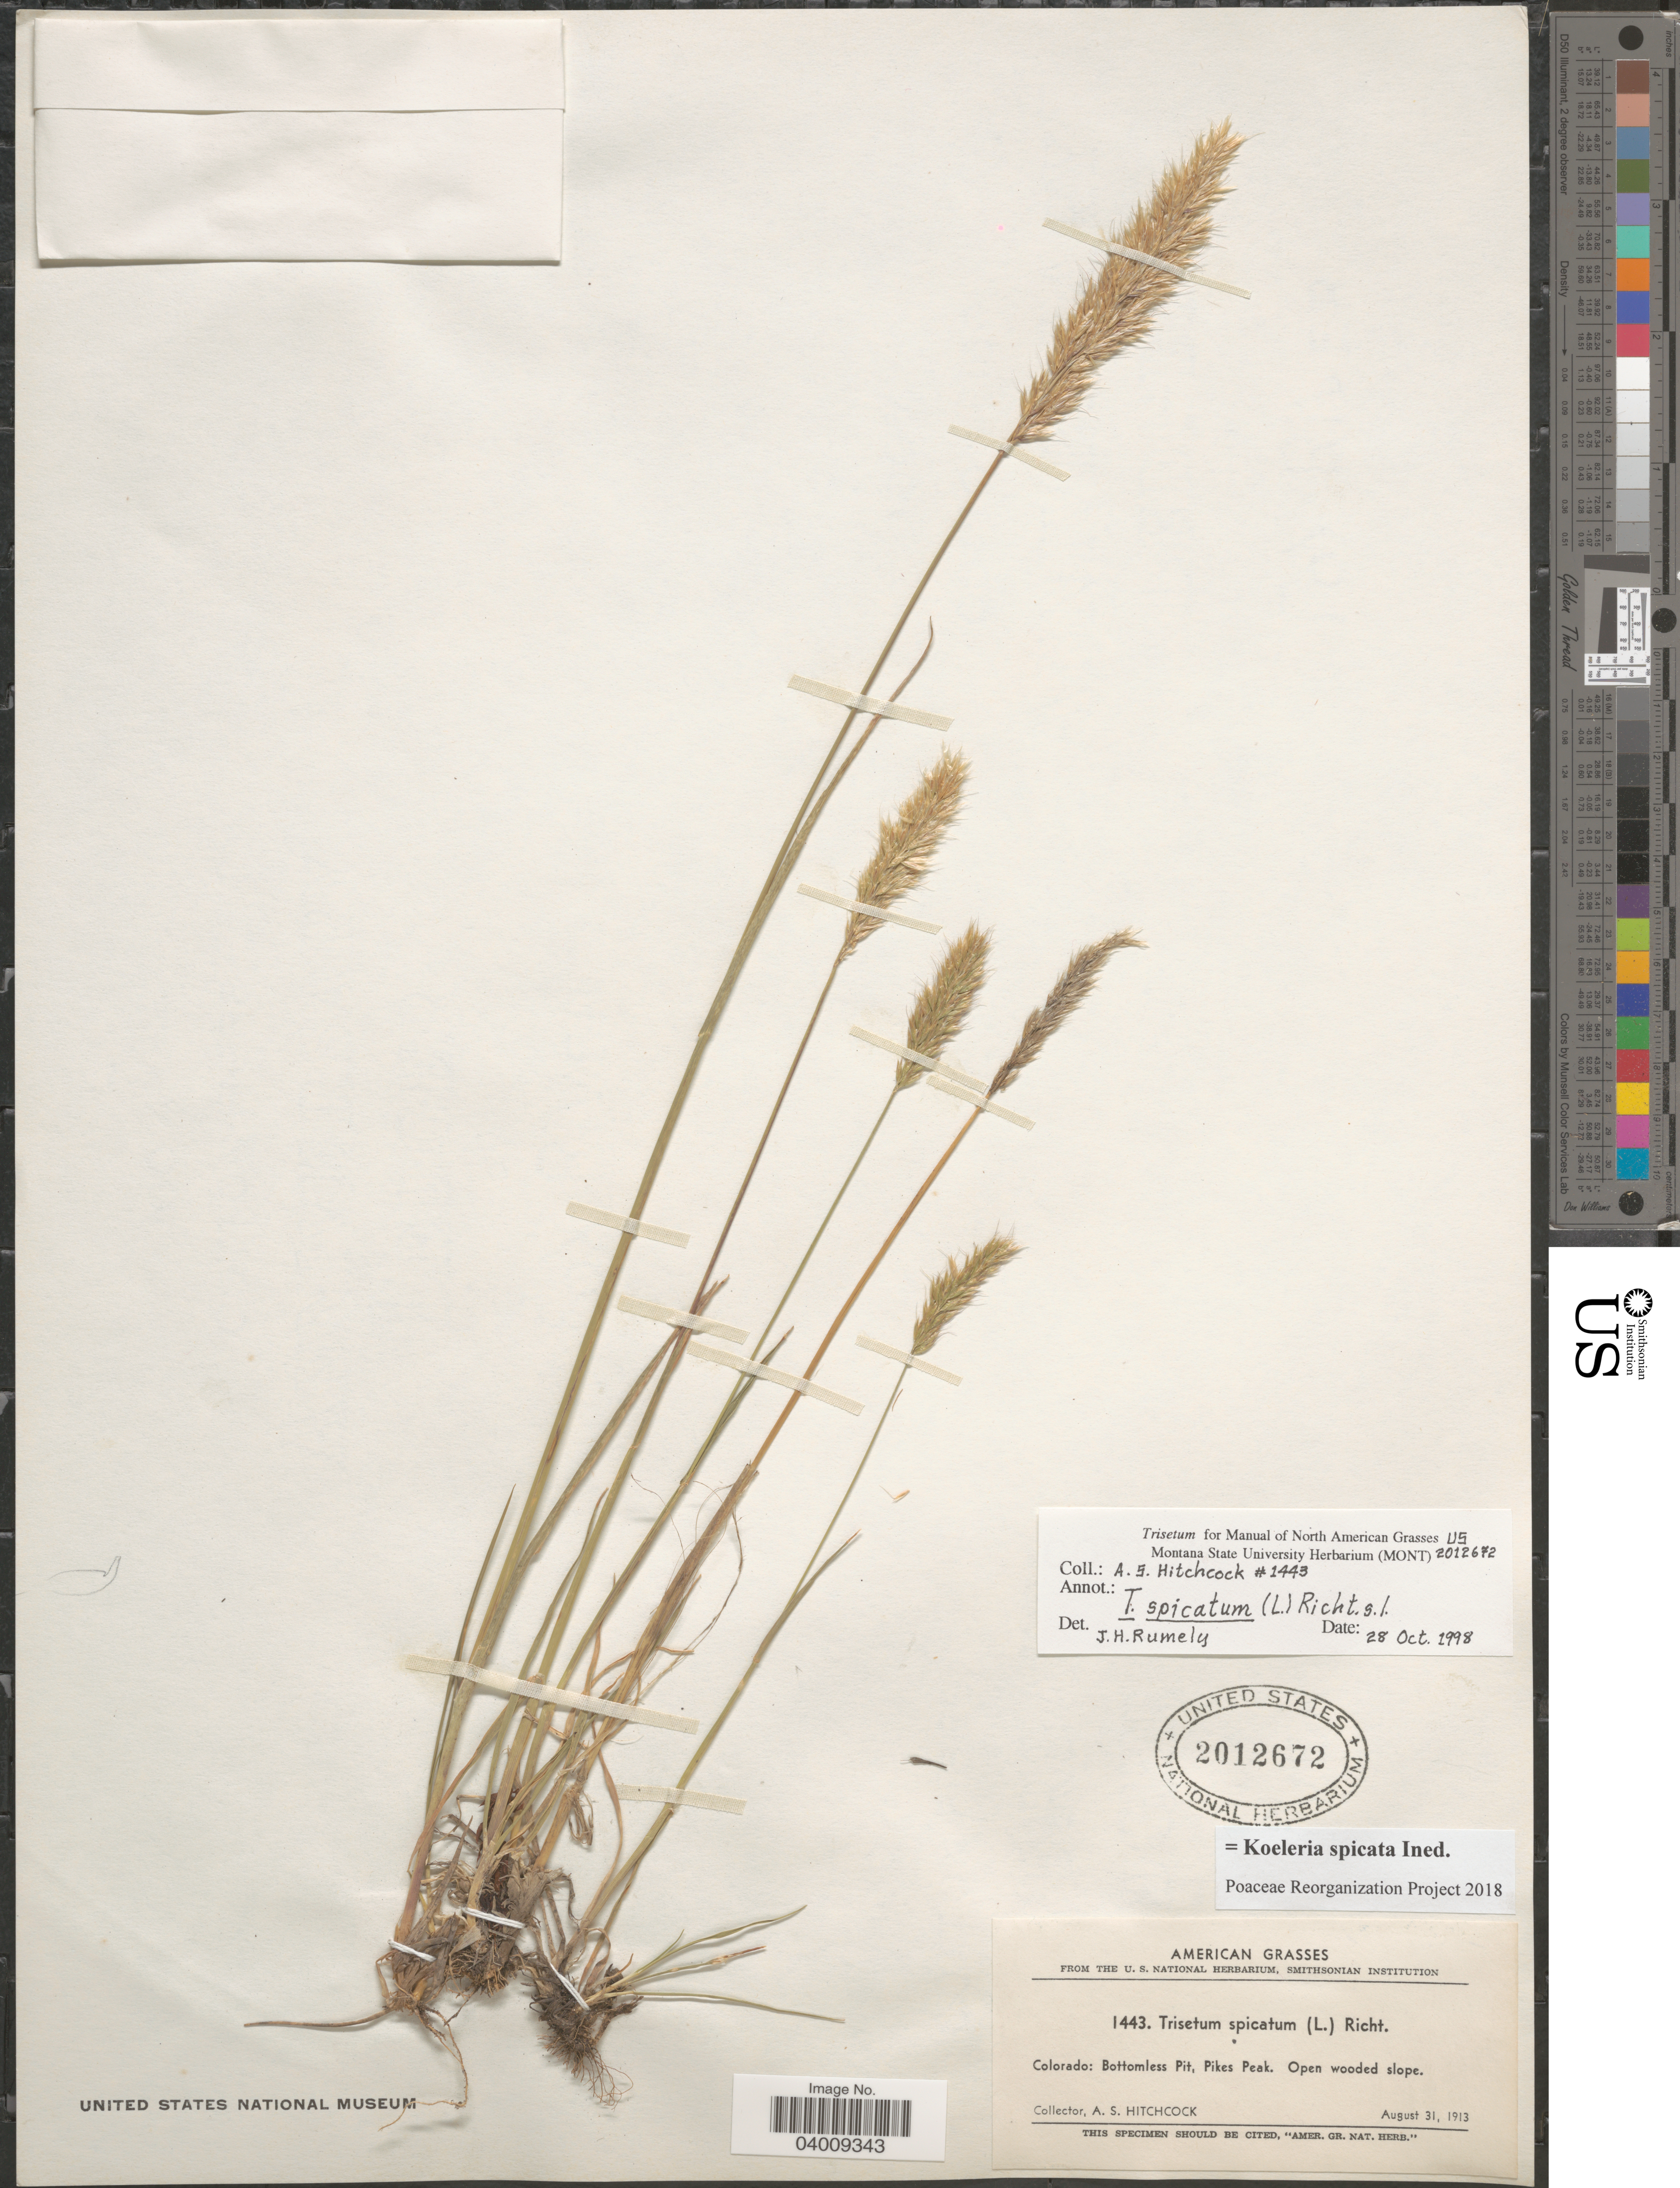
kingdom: Plantae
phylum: Tracheophyta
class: Liliopsida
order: Poales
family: Poaceae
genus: Koeleria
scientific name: Koeleria spicata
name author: (L.) Barberá et al.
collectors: A. S. Hitchcock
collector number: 1443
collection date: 1913-08-31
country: United States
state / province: Colorado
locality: American. Bottomless Pit, Pikes Peak.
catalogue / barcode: US 2012672